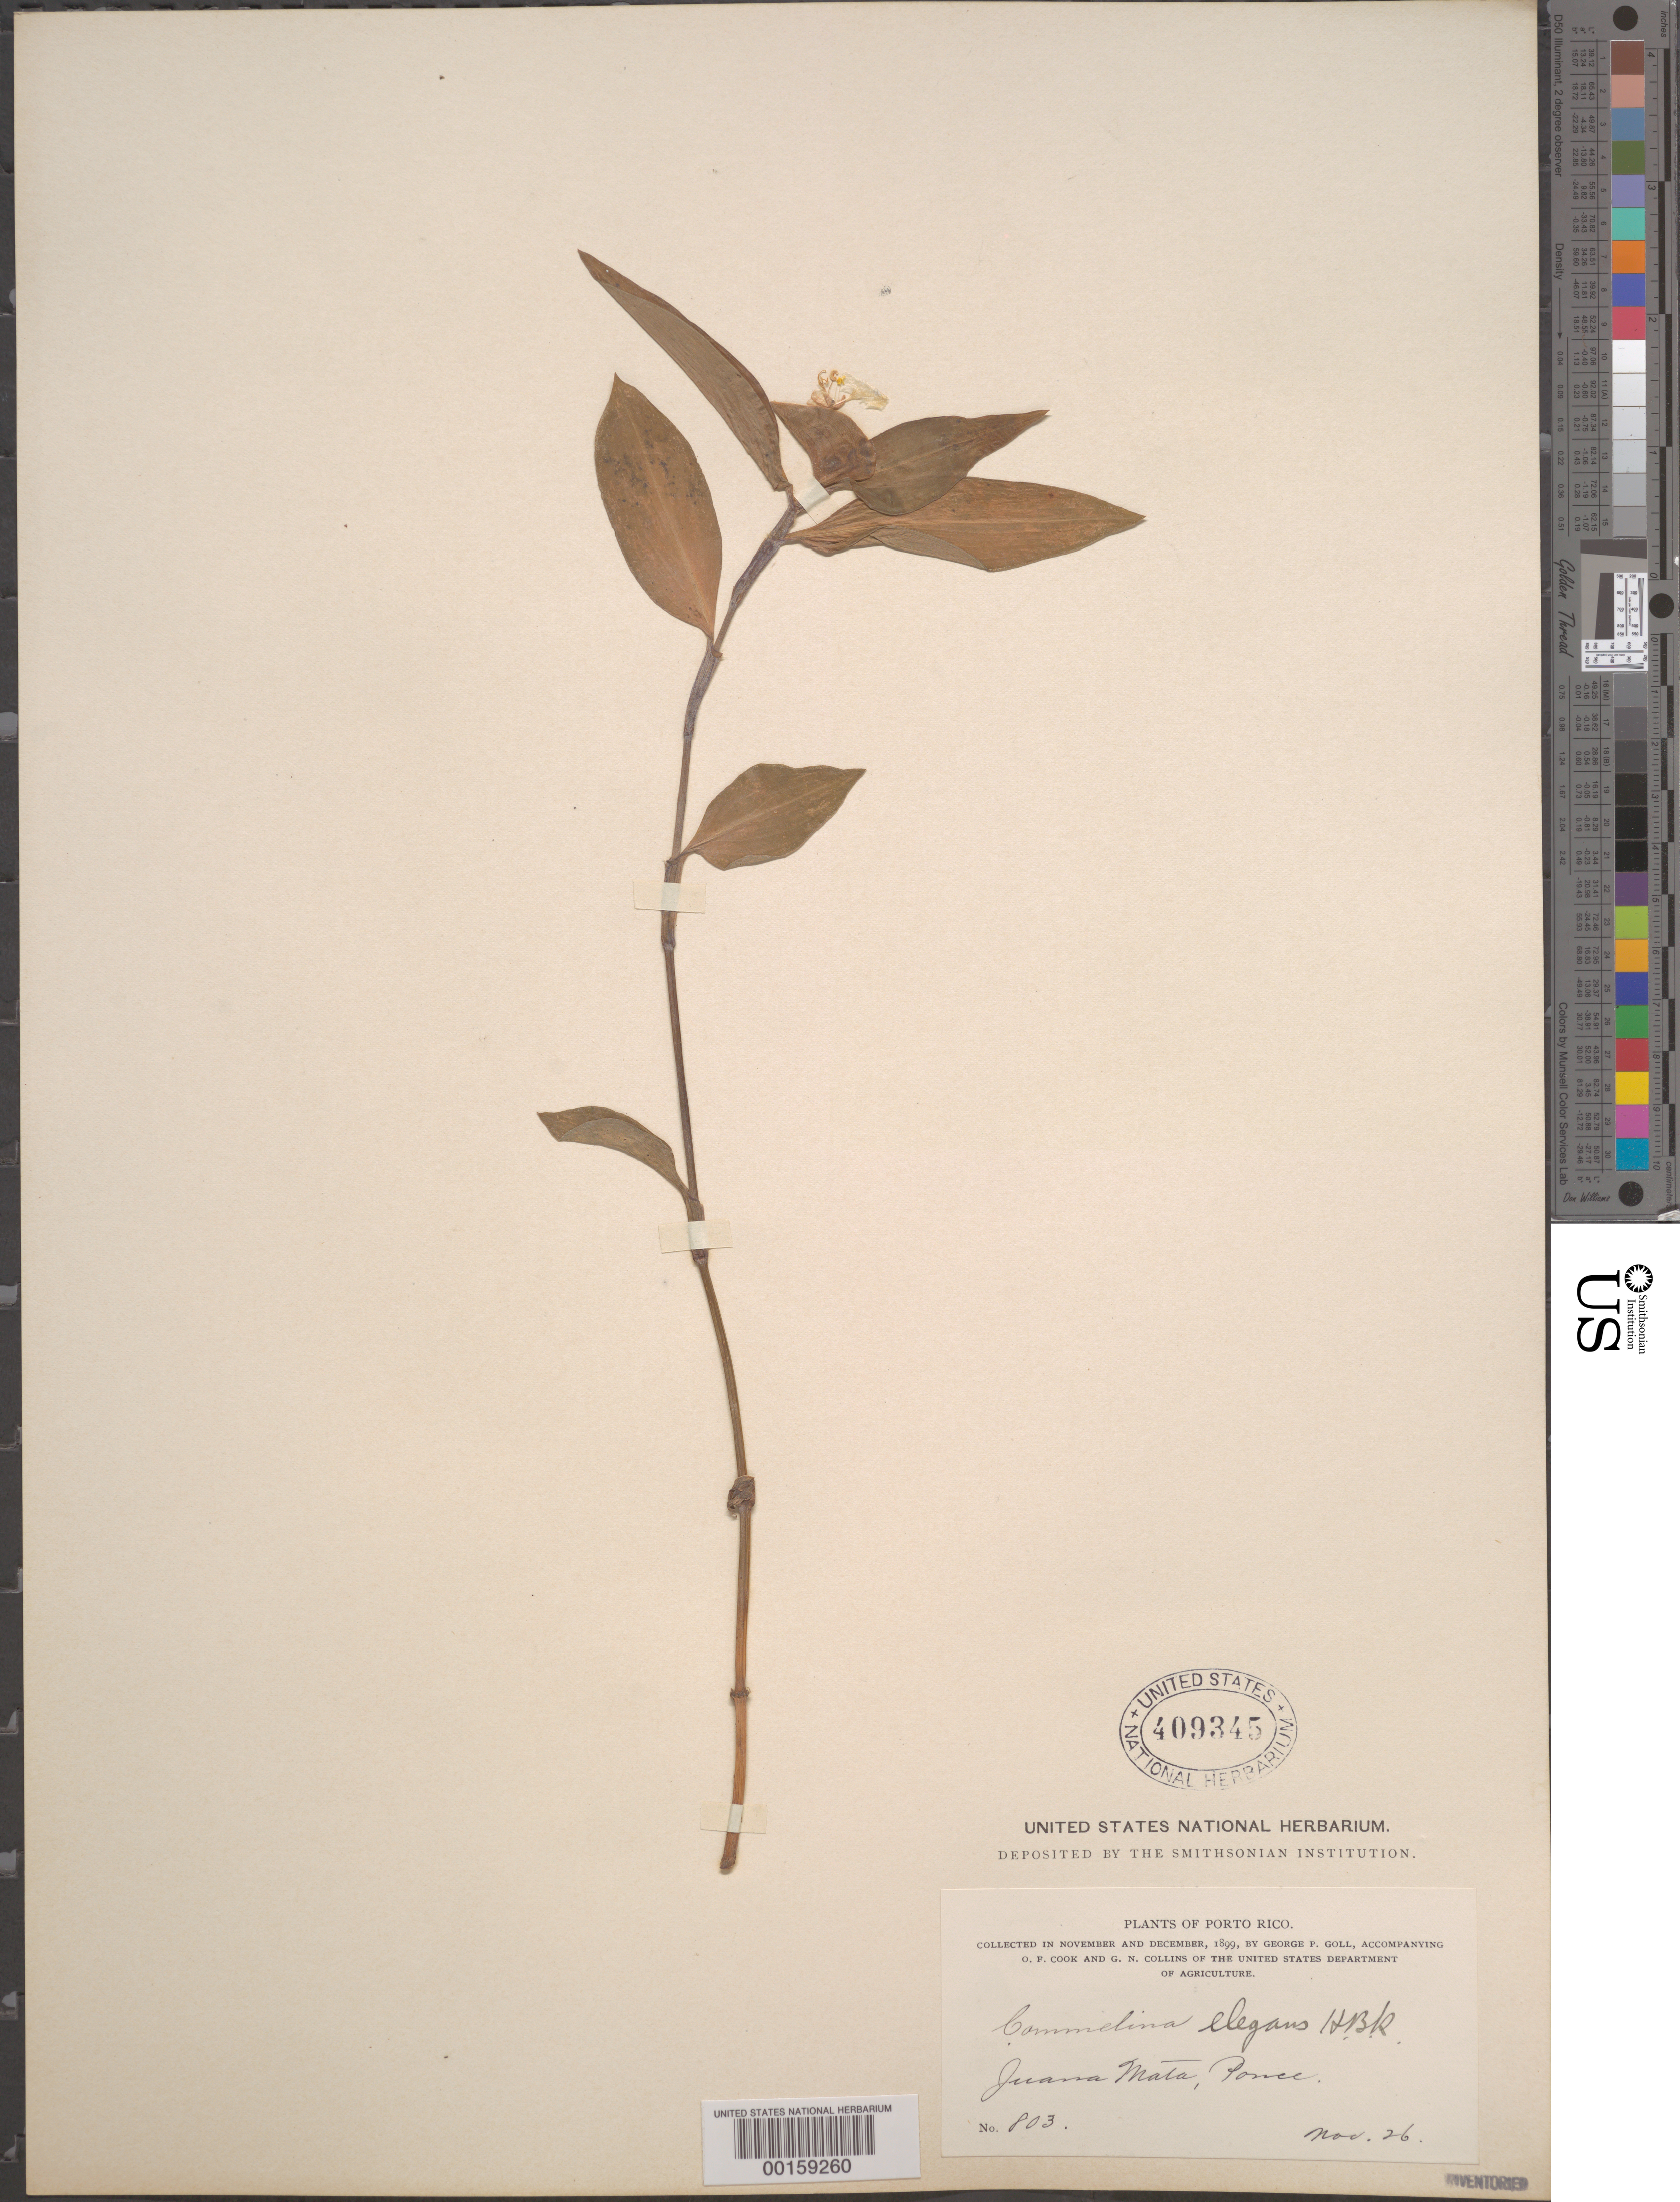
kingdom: Plantae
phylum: Tracheophyta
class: Liliopsida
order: Commelinales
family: Commelinaceae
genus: Commelina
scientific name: Commelina erecta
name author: L.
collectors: G. Goll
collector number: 803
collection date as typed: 26 Nov 1899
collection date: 1899-11-26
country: Puerto Rico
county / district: (ponce)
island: Greater Antilles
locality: Juana mata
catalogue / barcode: US 409345